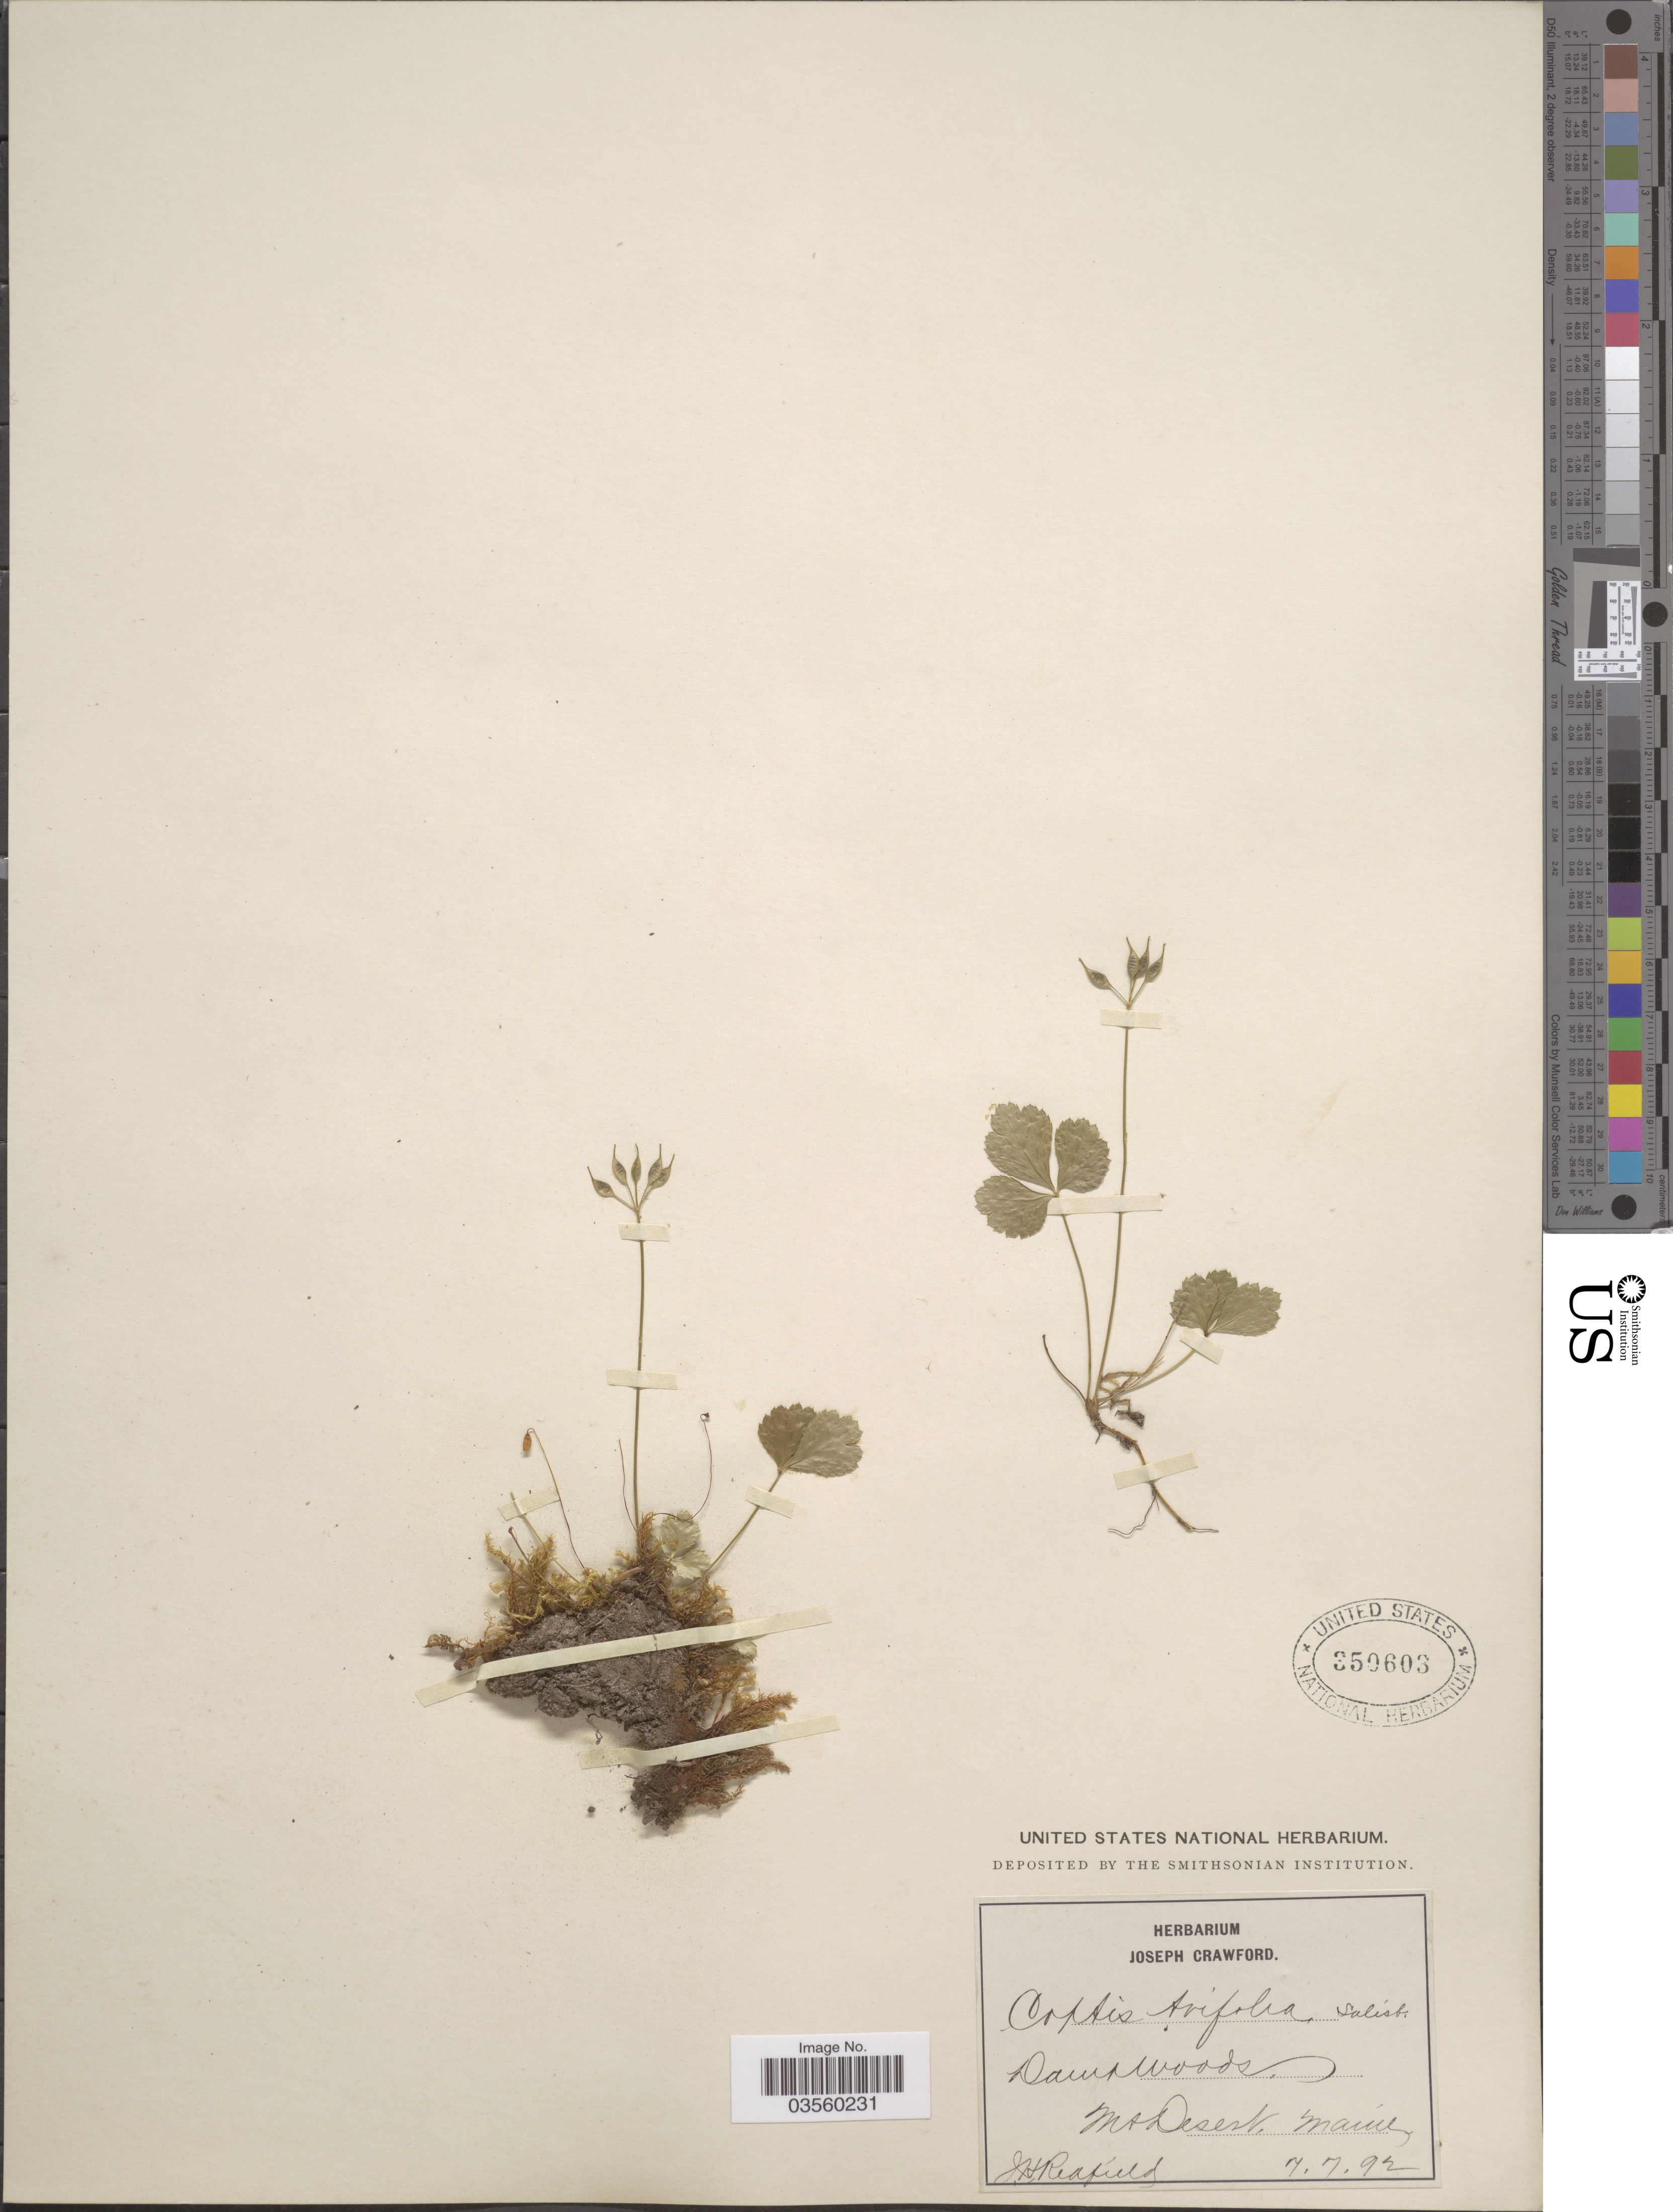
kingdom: Plantae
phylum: Tracheophyta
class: Magnoliopsida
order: Ranunculales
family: Ranunculaceae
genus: Coptis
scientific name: Coptis trifolia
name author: (L.) Salisb.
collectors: J. Reafield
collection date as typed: Transcribed d/m/y: 7/7/92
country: United States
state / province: Maine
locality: Mt. Desert.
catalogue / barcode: US 350603